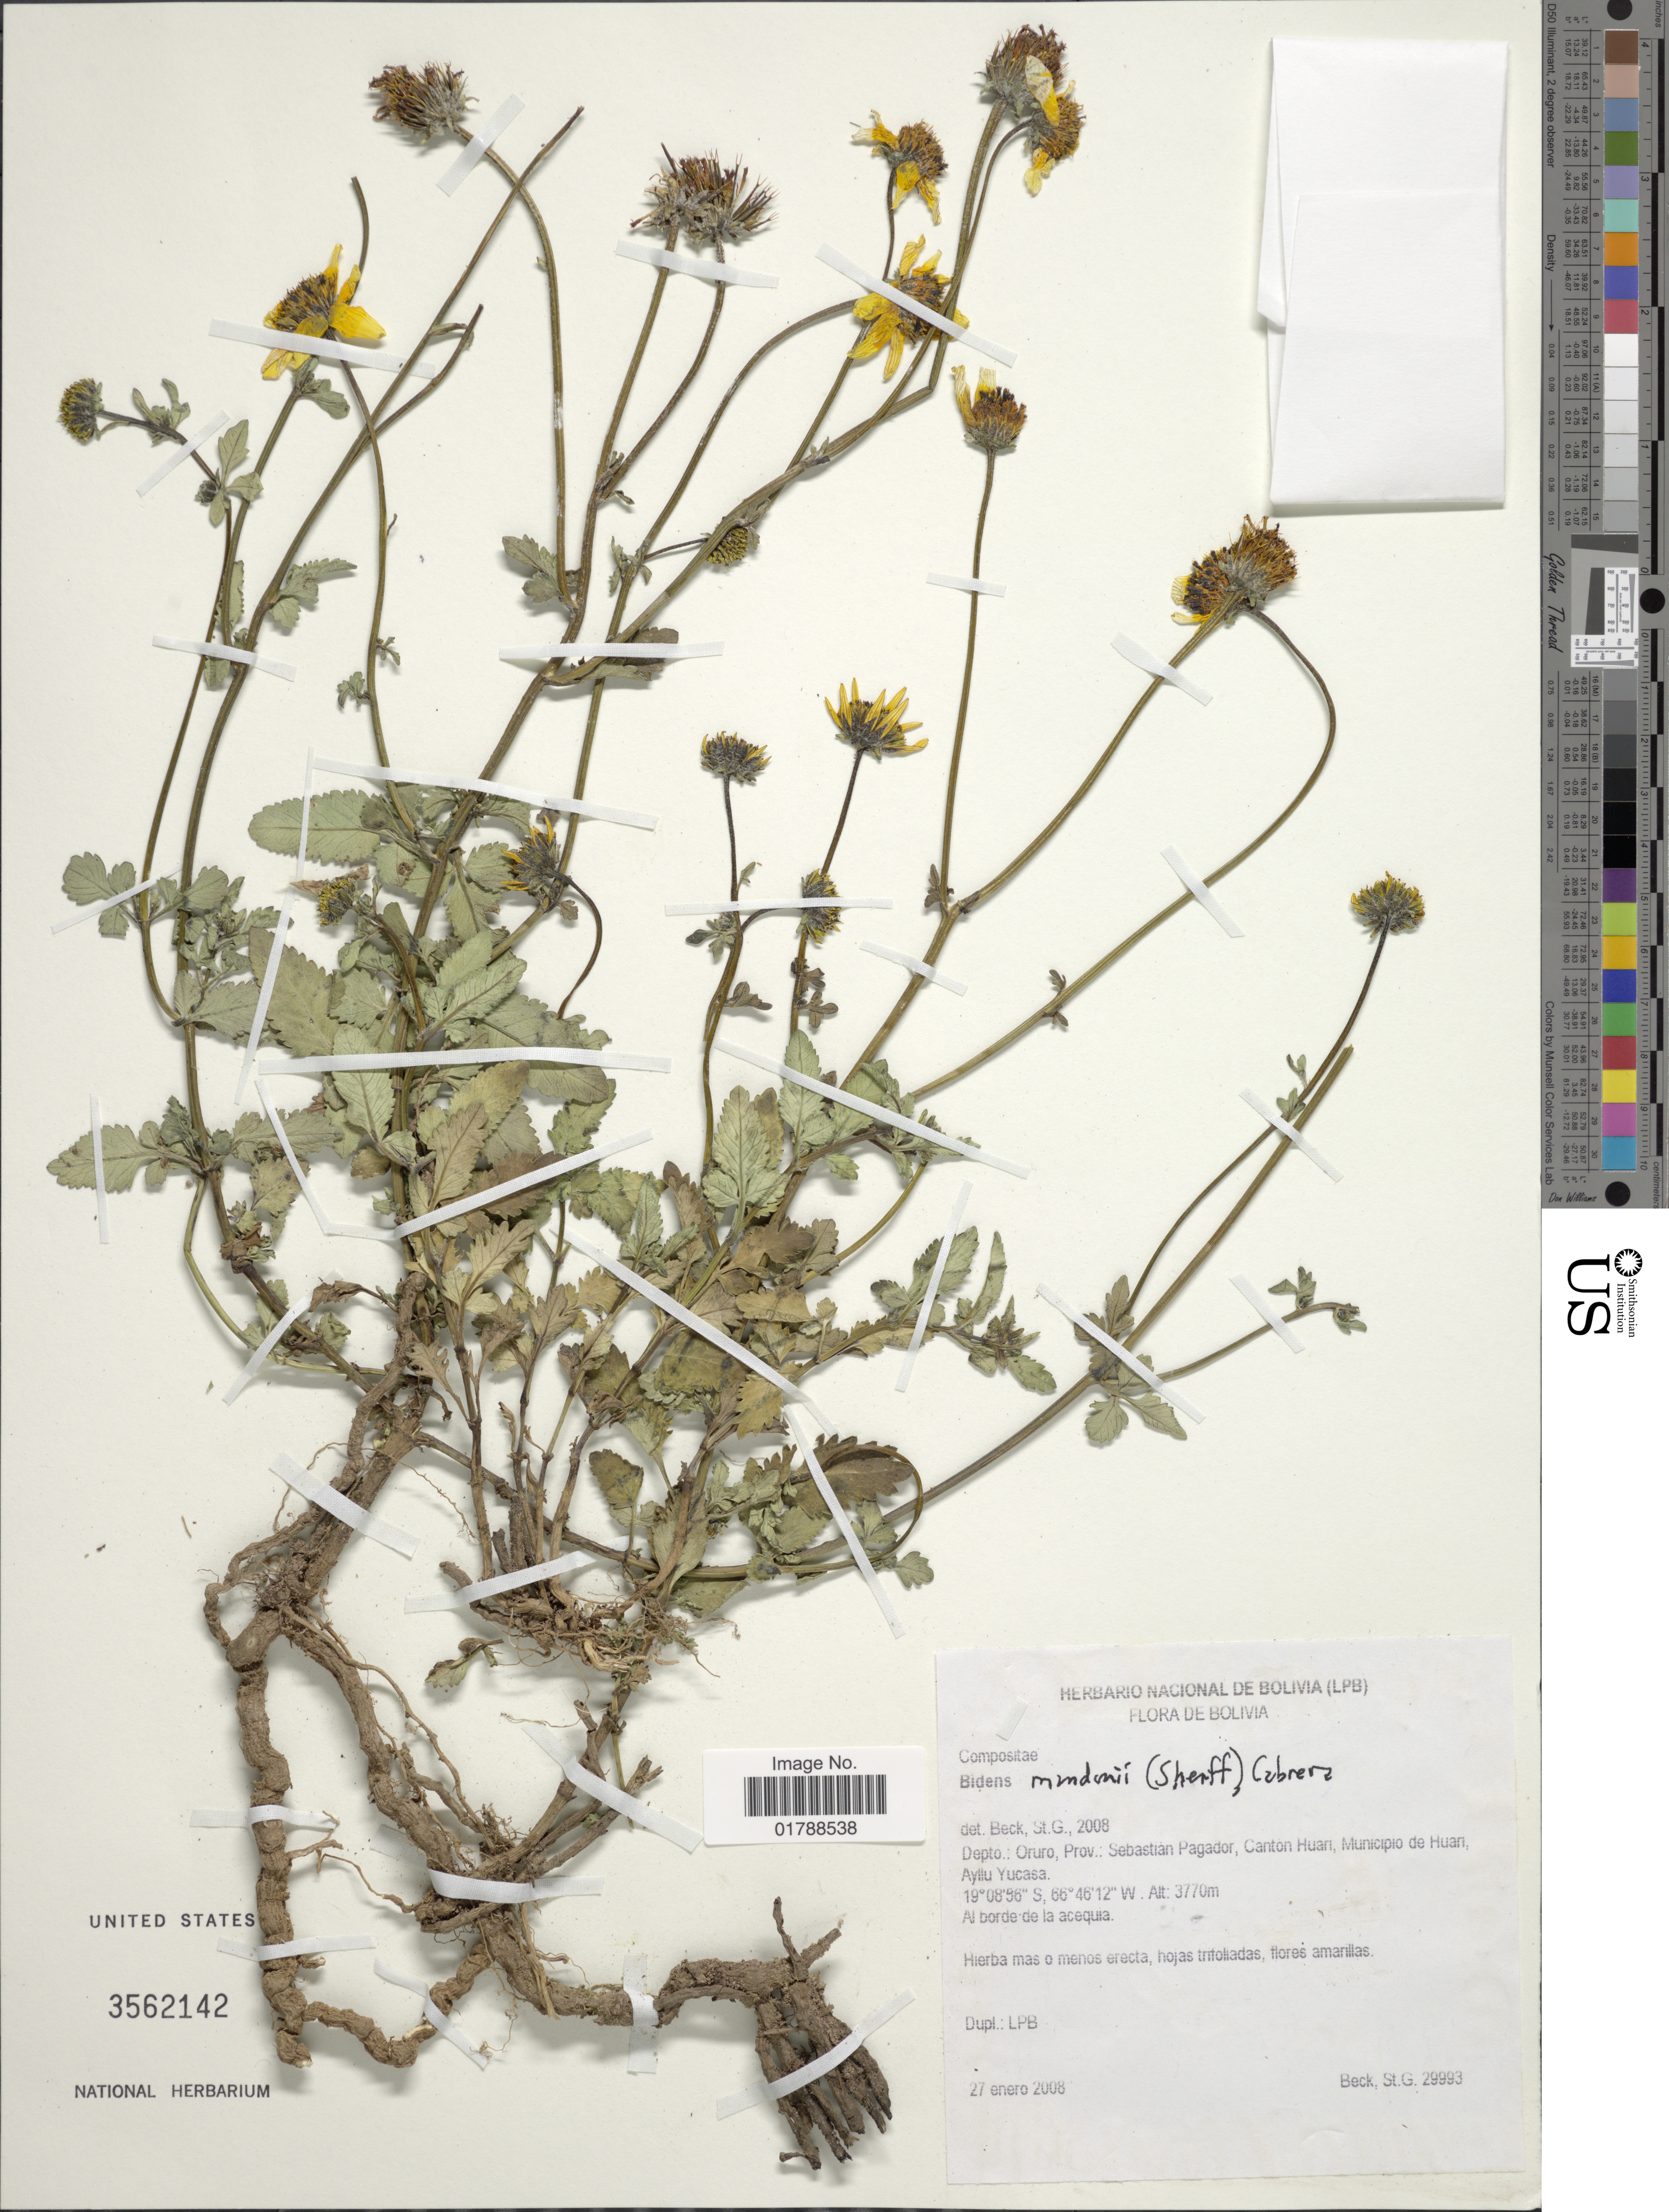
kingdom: Plantae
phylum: Tracheophyta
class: Magnoliopsida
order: Asterales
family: Asteraceae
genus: Bidens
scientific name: Bidens mandonii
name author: (Sherff) Cabrera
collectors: S. G. Beck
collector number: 29993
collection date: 2008-01-27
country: Bolivia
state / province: Oruro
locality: Prov.: Sebastian Pagador, Canton Huan, Municipio de Huan, Ayllu Yucasa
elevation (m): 3770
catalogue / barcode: US 3562142